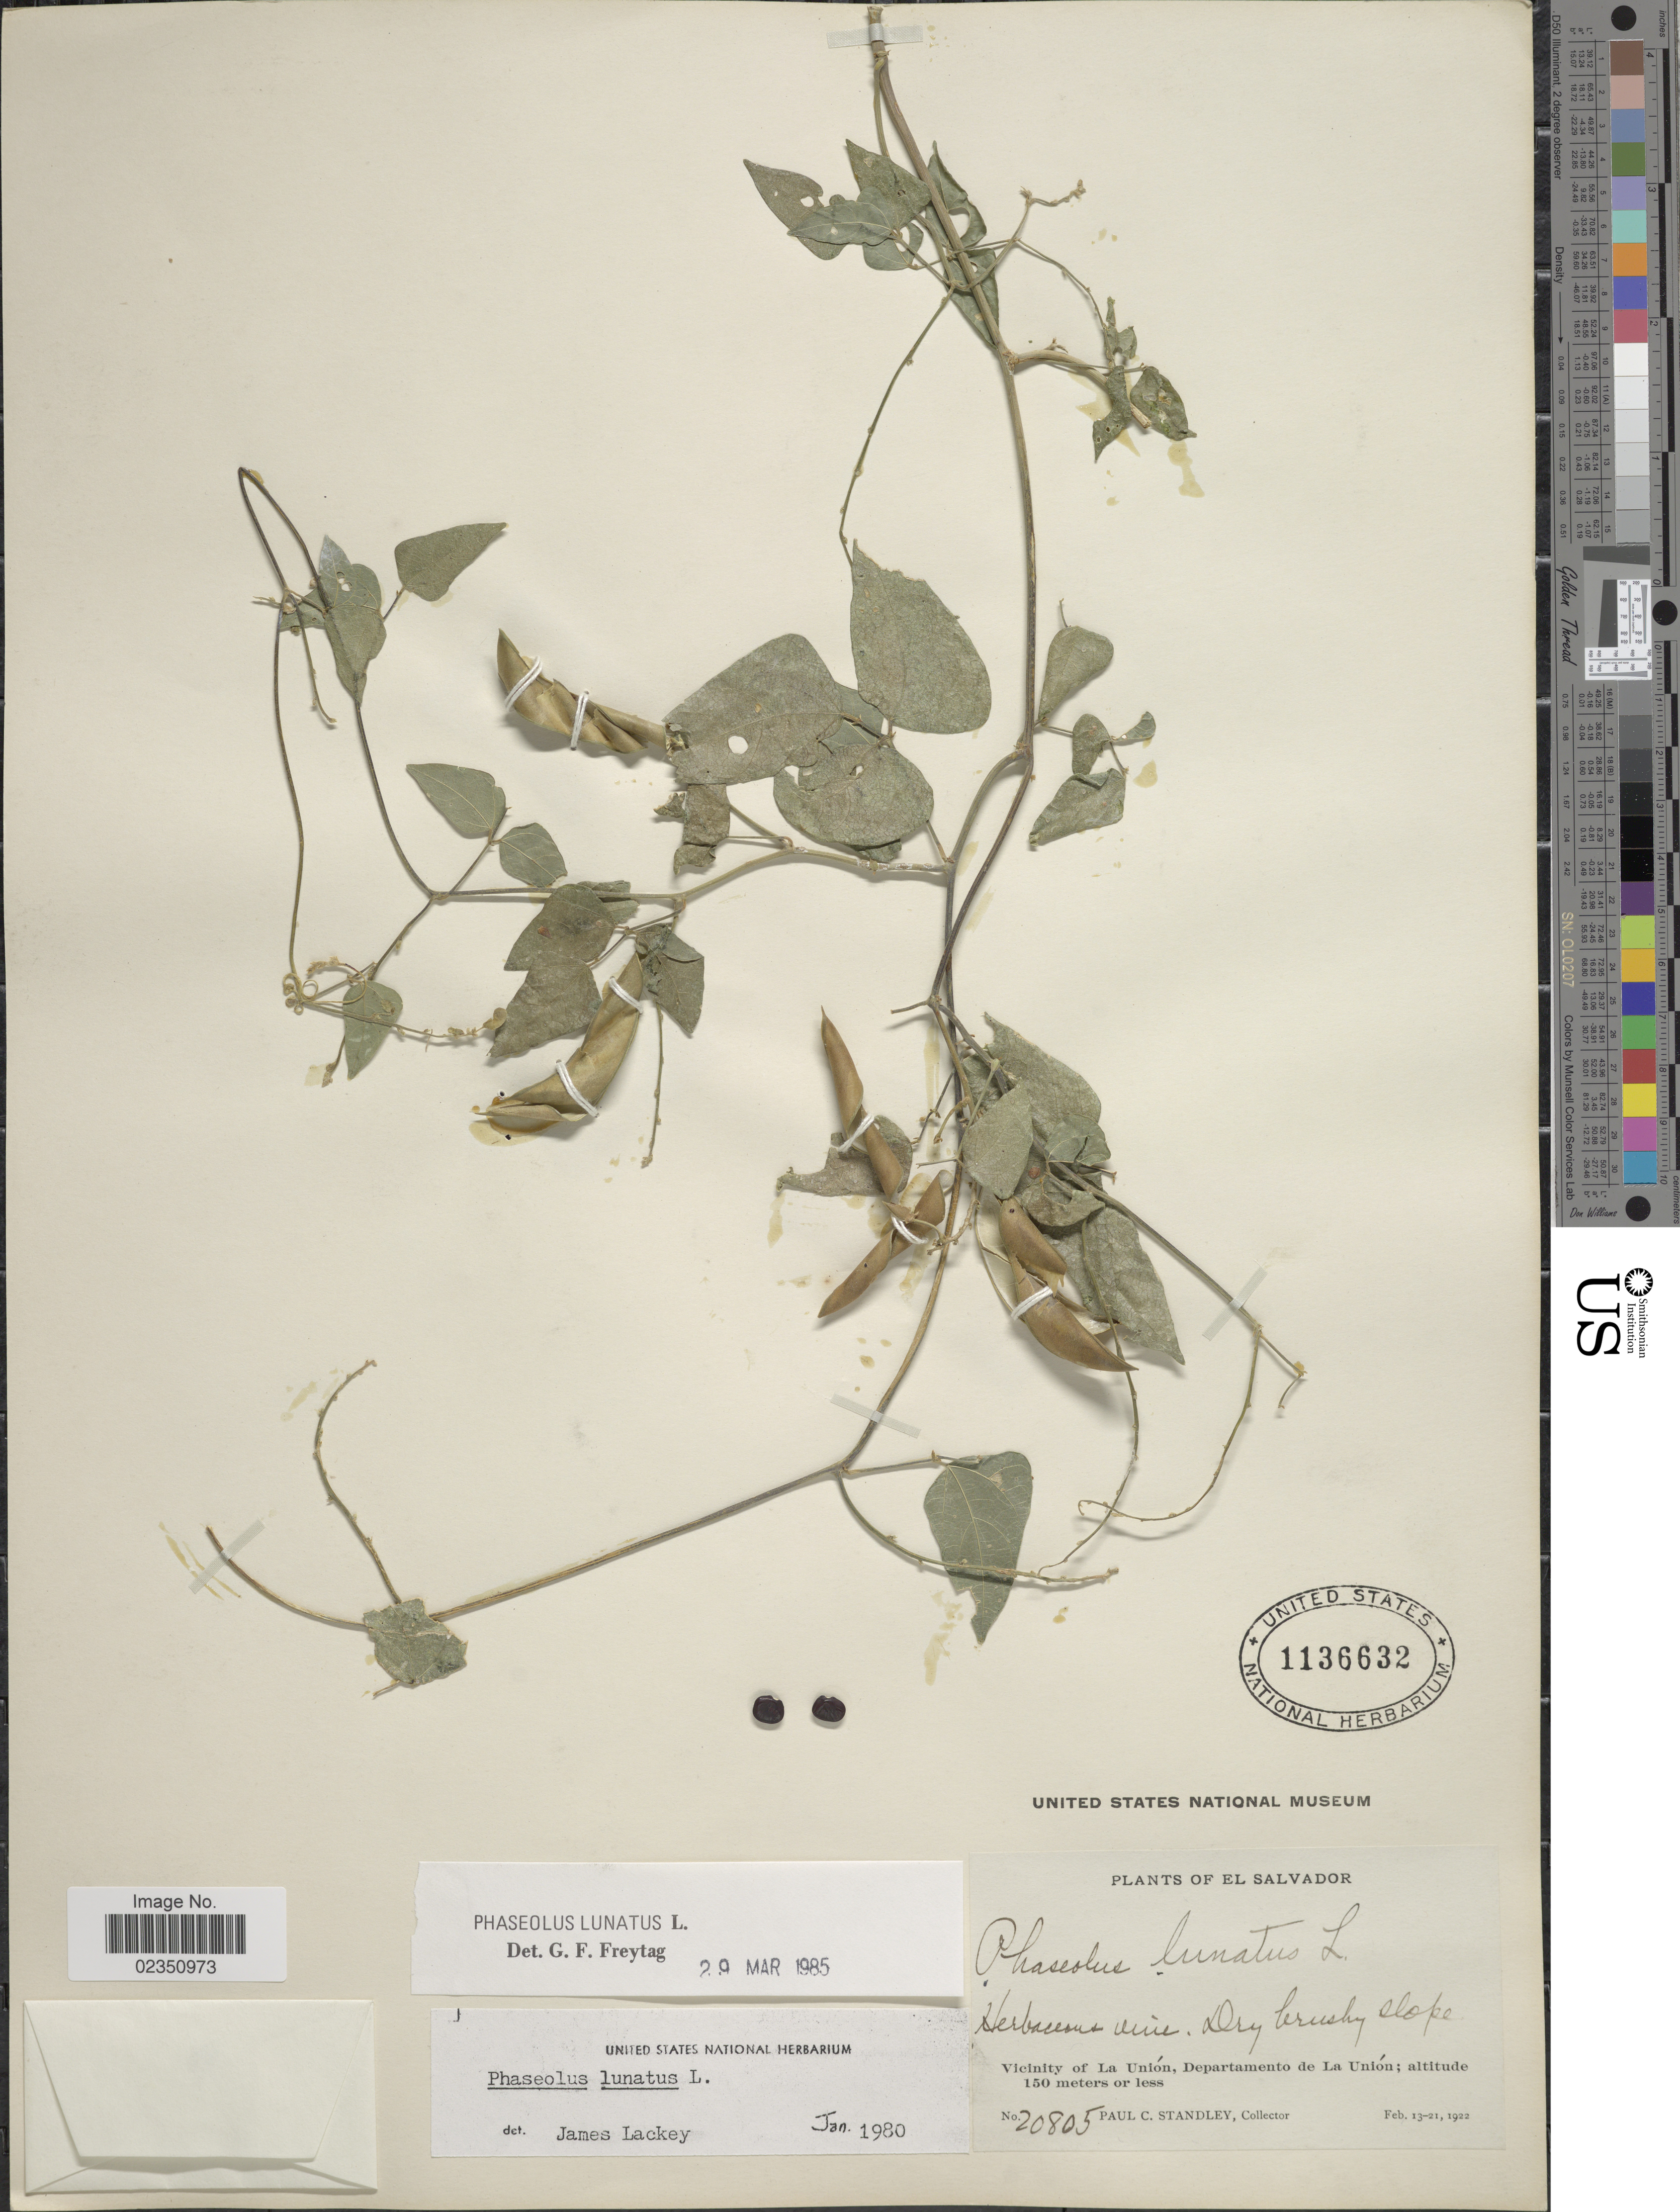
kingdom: Plantae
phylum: Tracheophyta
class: Magnoliopsida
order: Fabales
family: Fabaceae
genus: Phaseolus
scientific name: Phaseolus lunatus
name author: L.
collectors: P. C. Standley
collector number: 20805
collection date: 1922-02-13/1922-02-21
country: El Salvador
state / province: La Union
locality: Vicinity of La Unión, Departamento de La Unión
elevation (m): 0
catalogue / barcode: US 1136632